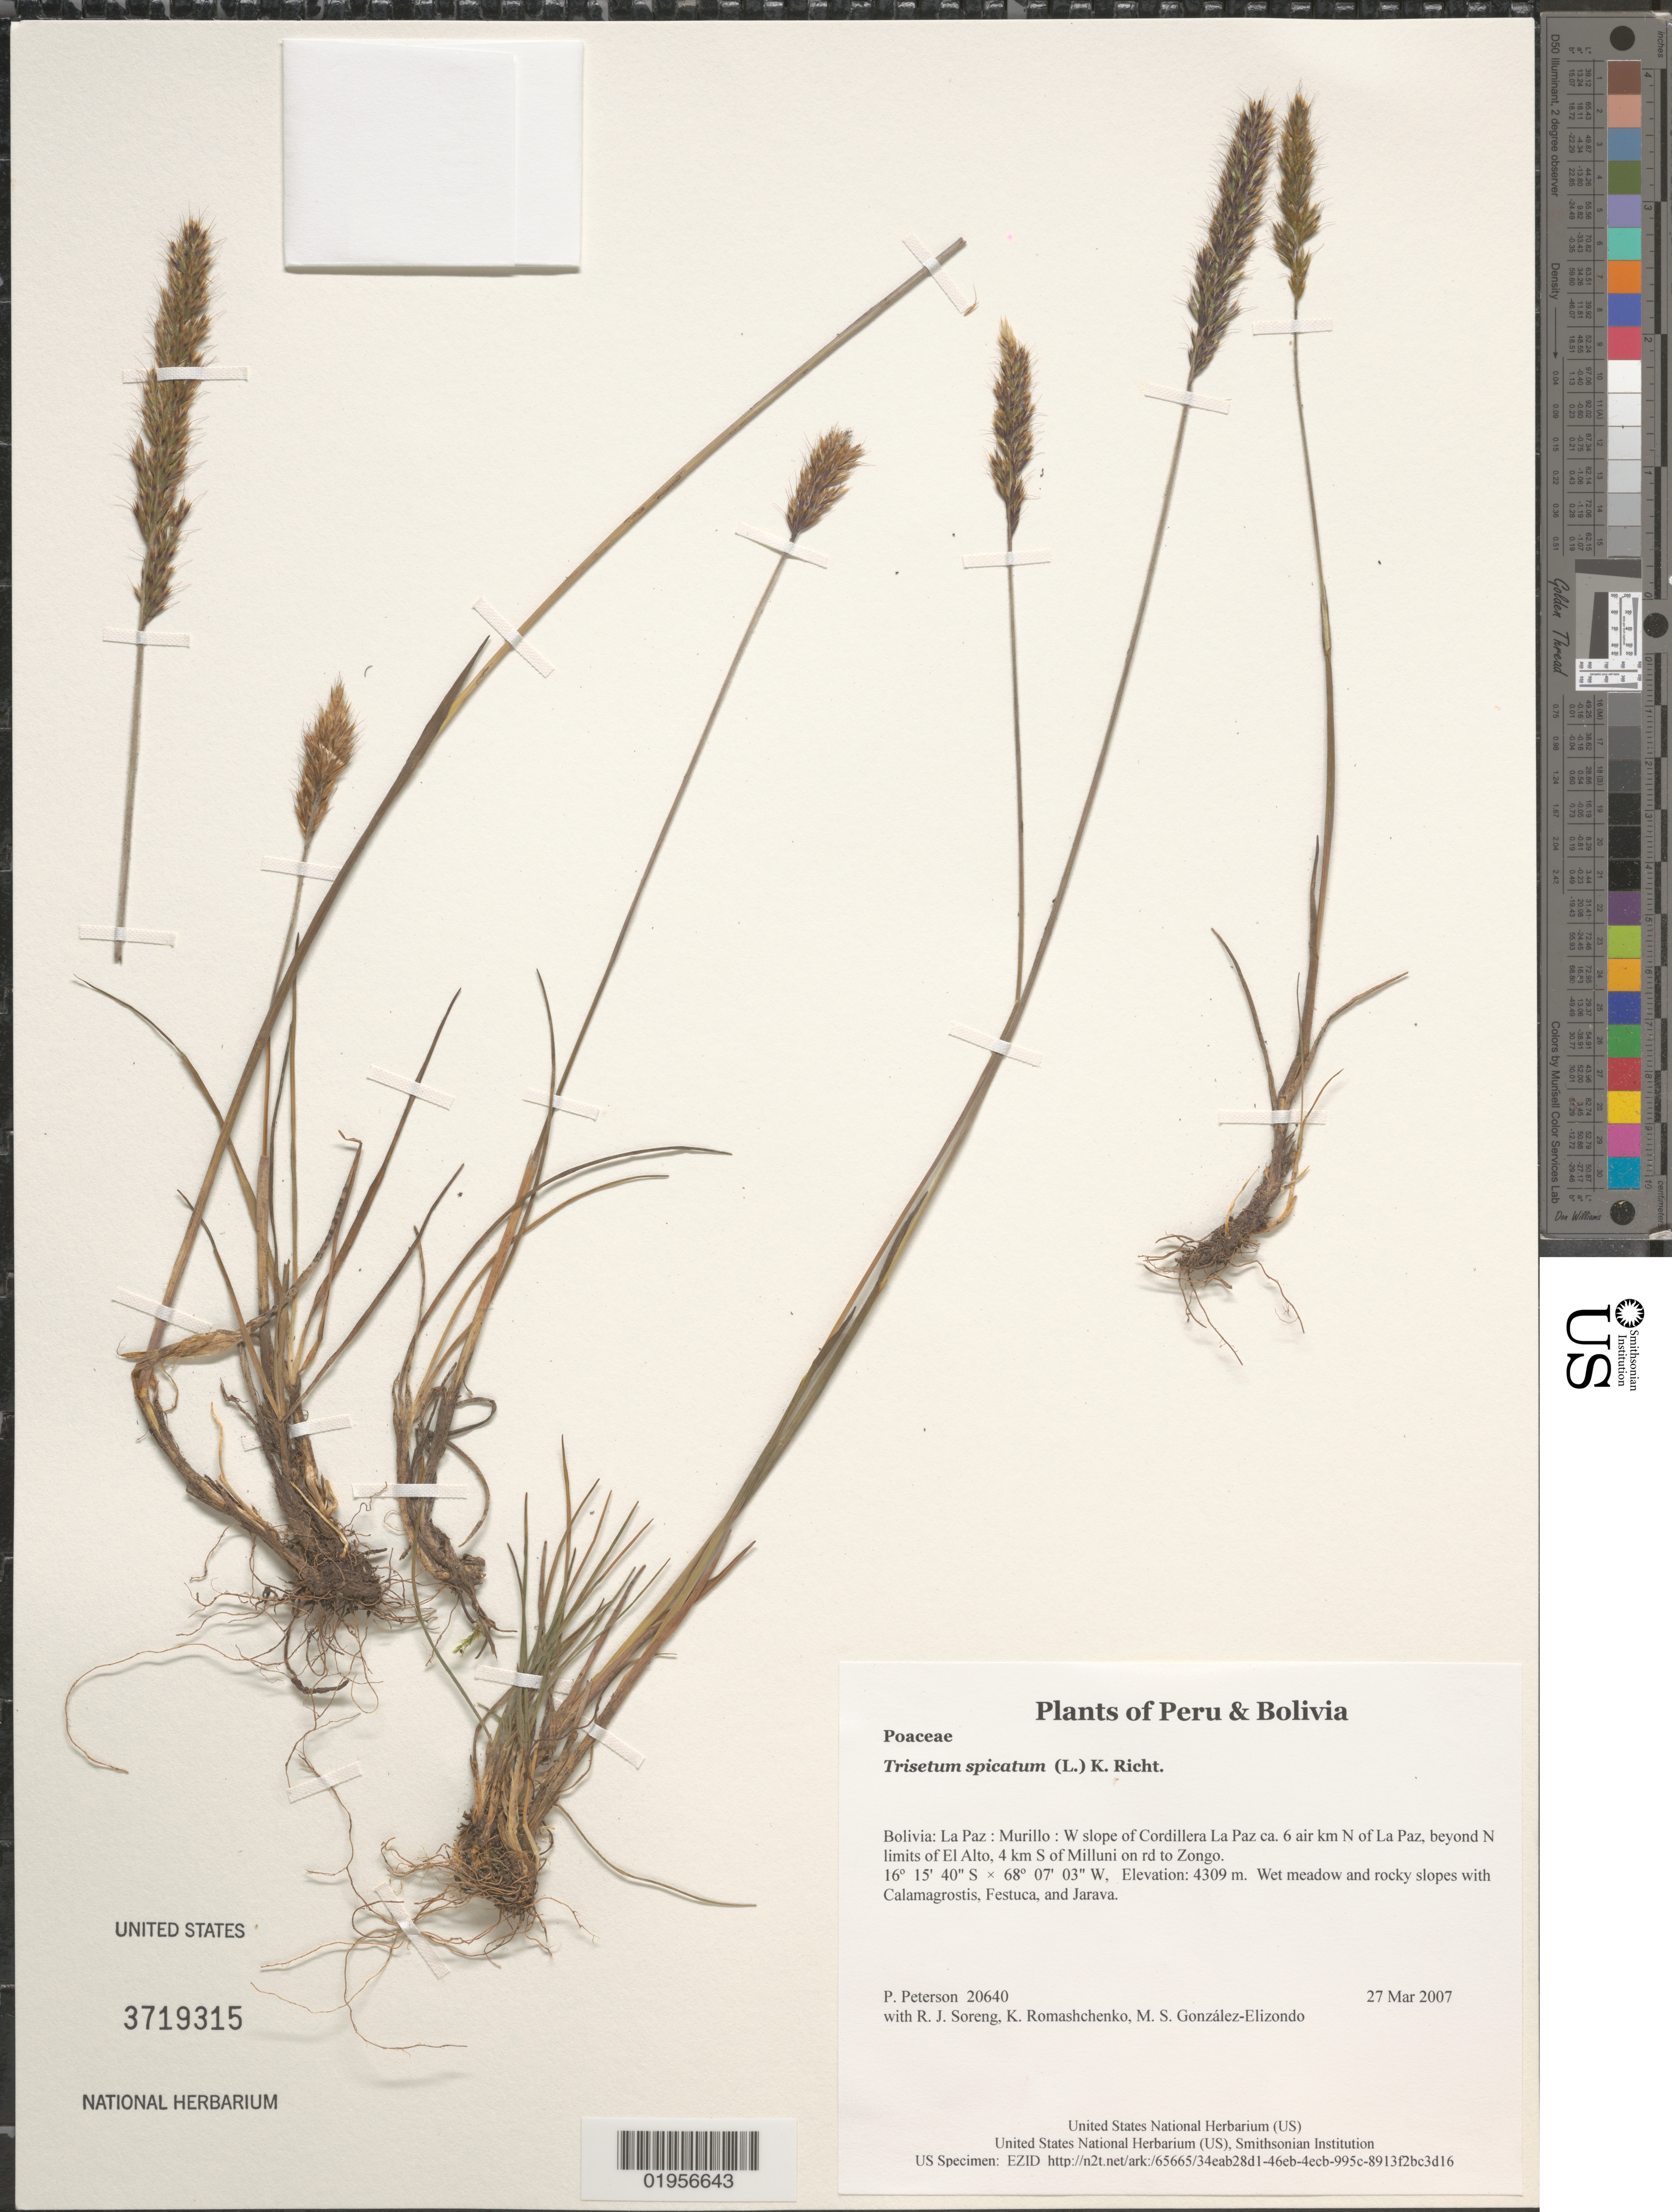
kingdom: Plantae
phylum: Tracheophyta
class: Liliopsida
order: Poales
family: Poaceae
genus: Trisetum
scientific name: Trisetum spicatum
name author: (L.) K. Richt.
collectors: P. M. Peterson, R. J. Soreng, K. Romashchenko & M. S. González-Elizondo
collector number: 20640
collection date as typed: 27 Mar 2007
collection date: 2007-03-27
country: Bolivia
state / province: La Paz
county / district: Murillo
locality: W slope of Cordillera La Paz ca. 6 air km N of La Paz, beyond N limits of El Alto, 4 km S of Milluni on rd to Zongo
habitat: Wet meadow and rocky slopes with Calamagrostis, Festuca, and Jarava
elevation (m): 4309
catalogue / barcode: US 3719315